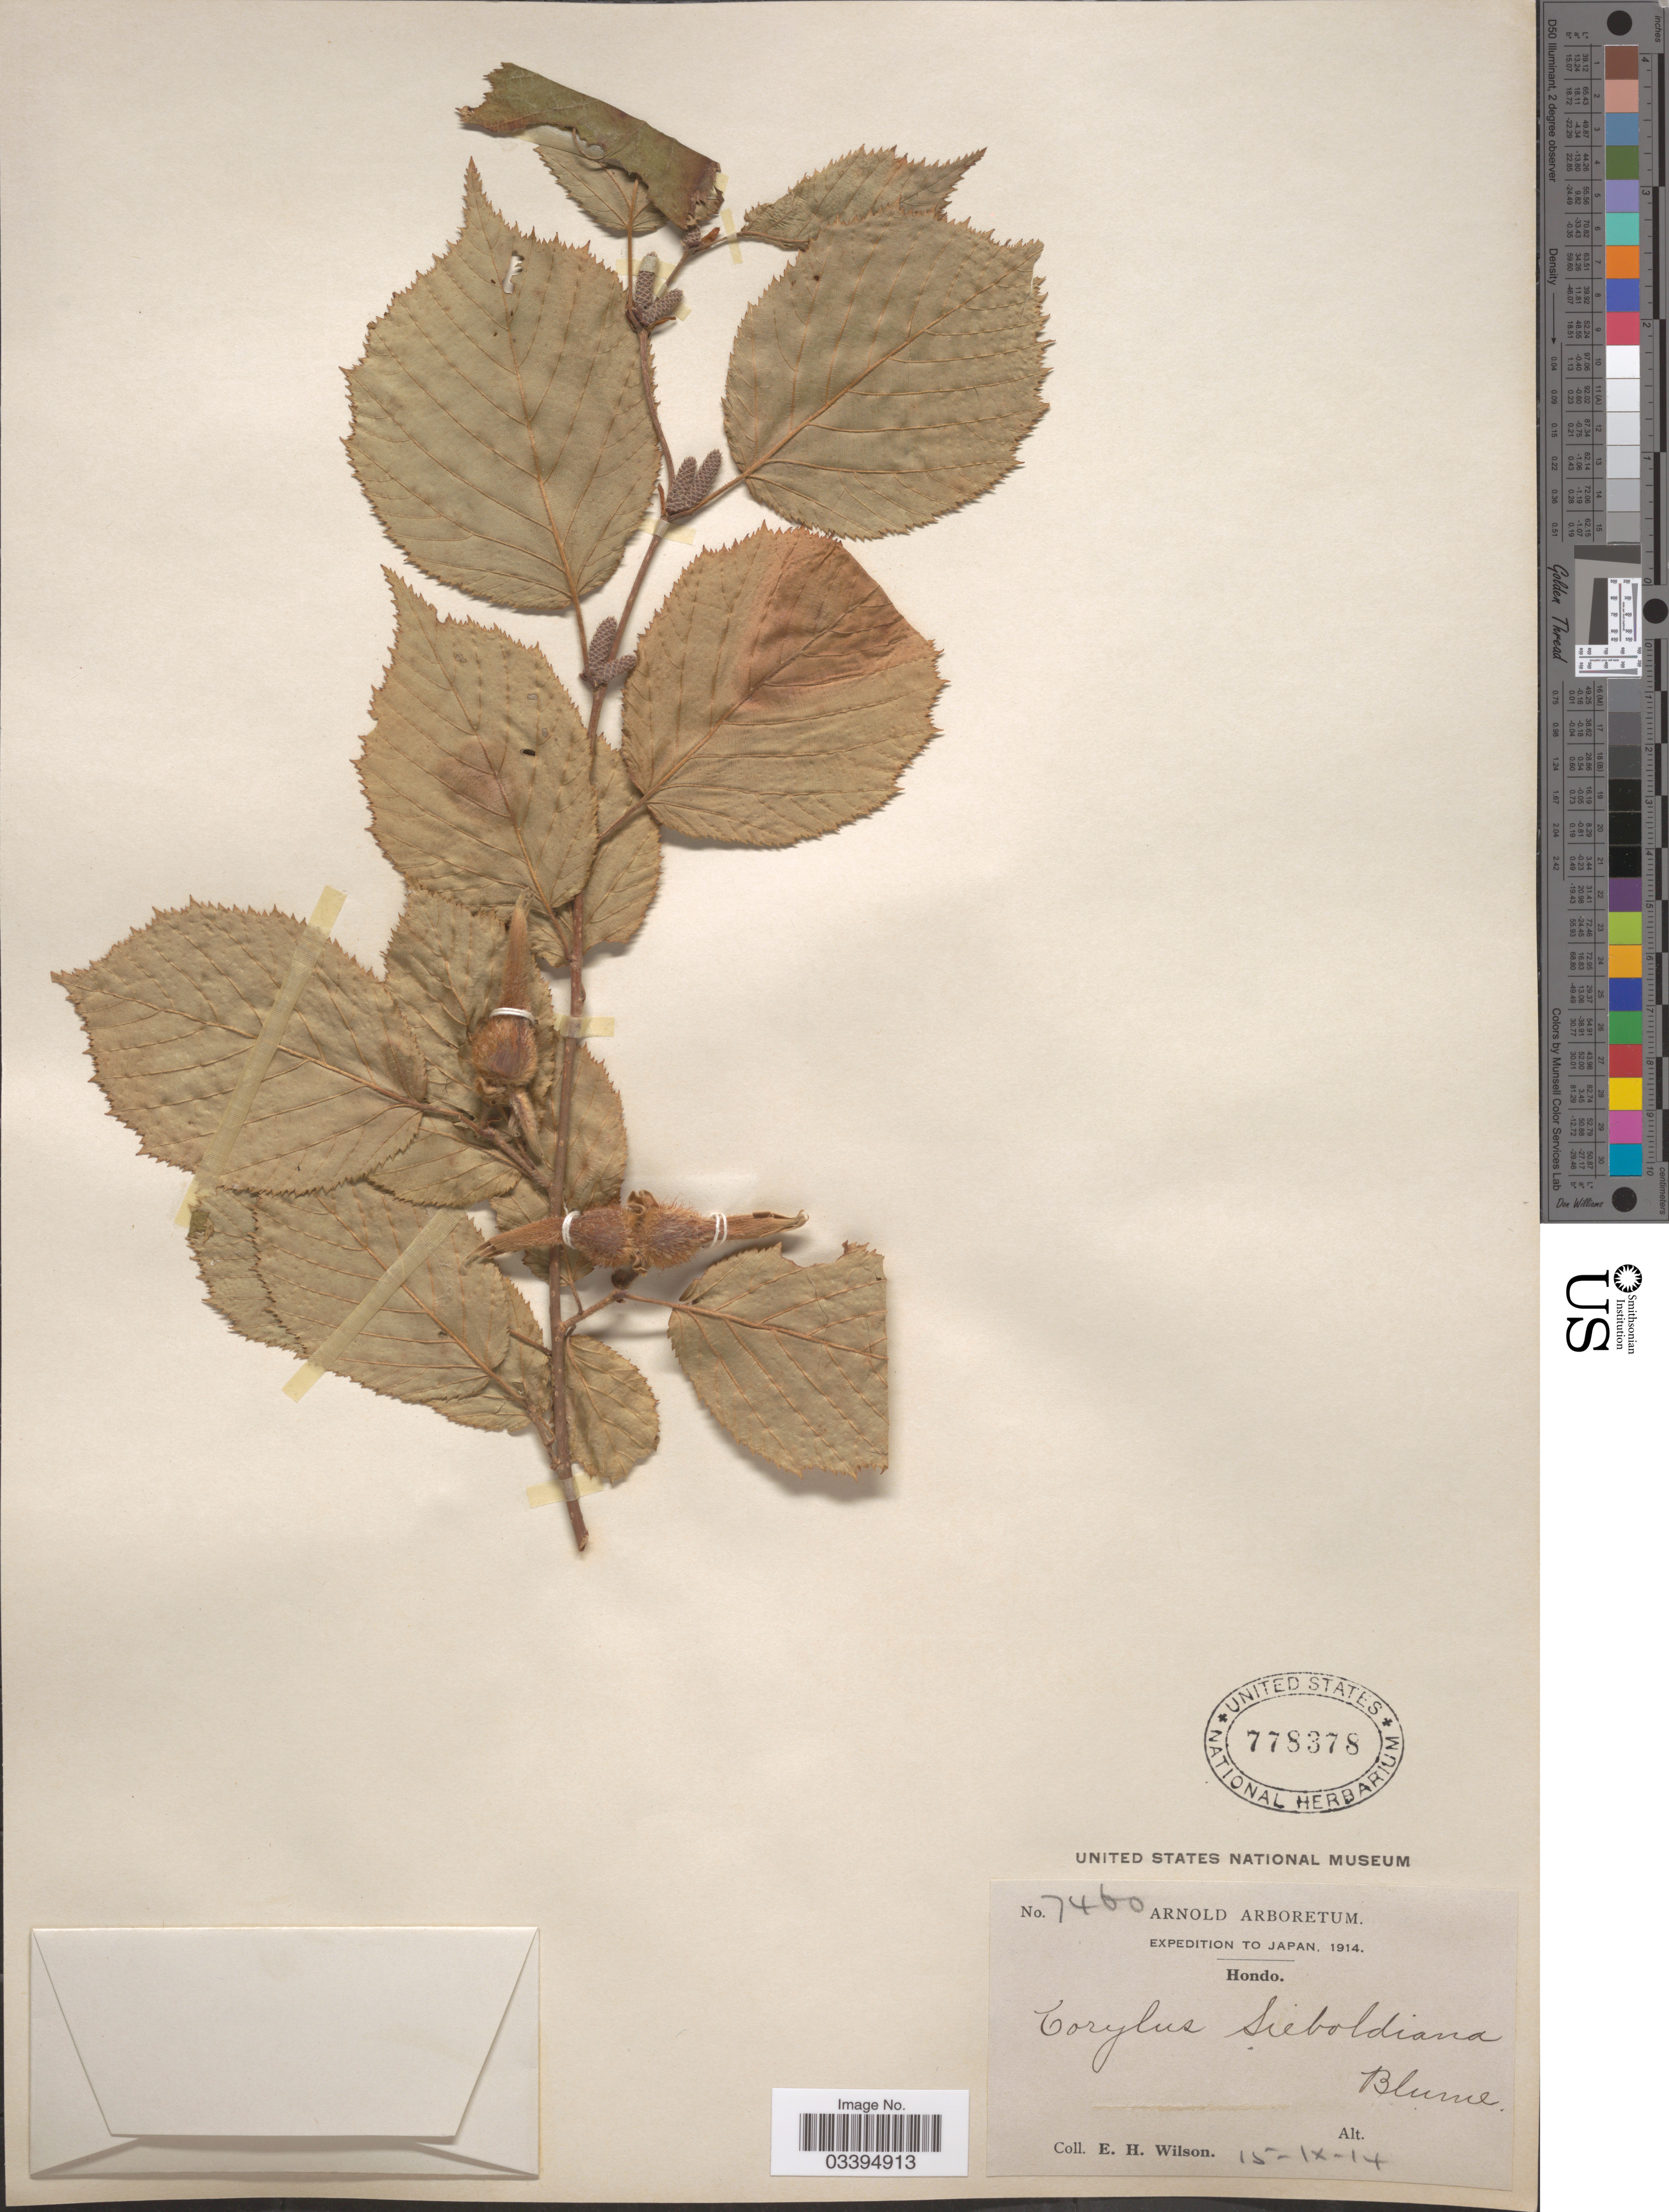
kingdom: Plantae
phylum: Tracheophyta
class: Magnoliopsida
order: Fagales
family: Betulaceae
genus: Corylus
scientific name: Corylus sieboldiana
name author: Blume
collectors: E. Wilson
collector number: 7460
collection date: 1914-09-15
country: Japan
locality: Hondo.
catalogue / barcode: US 778378